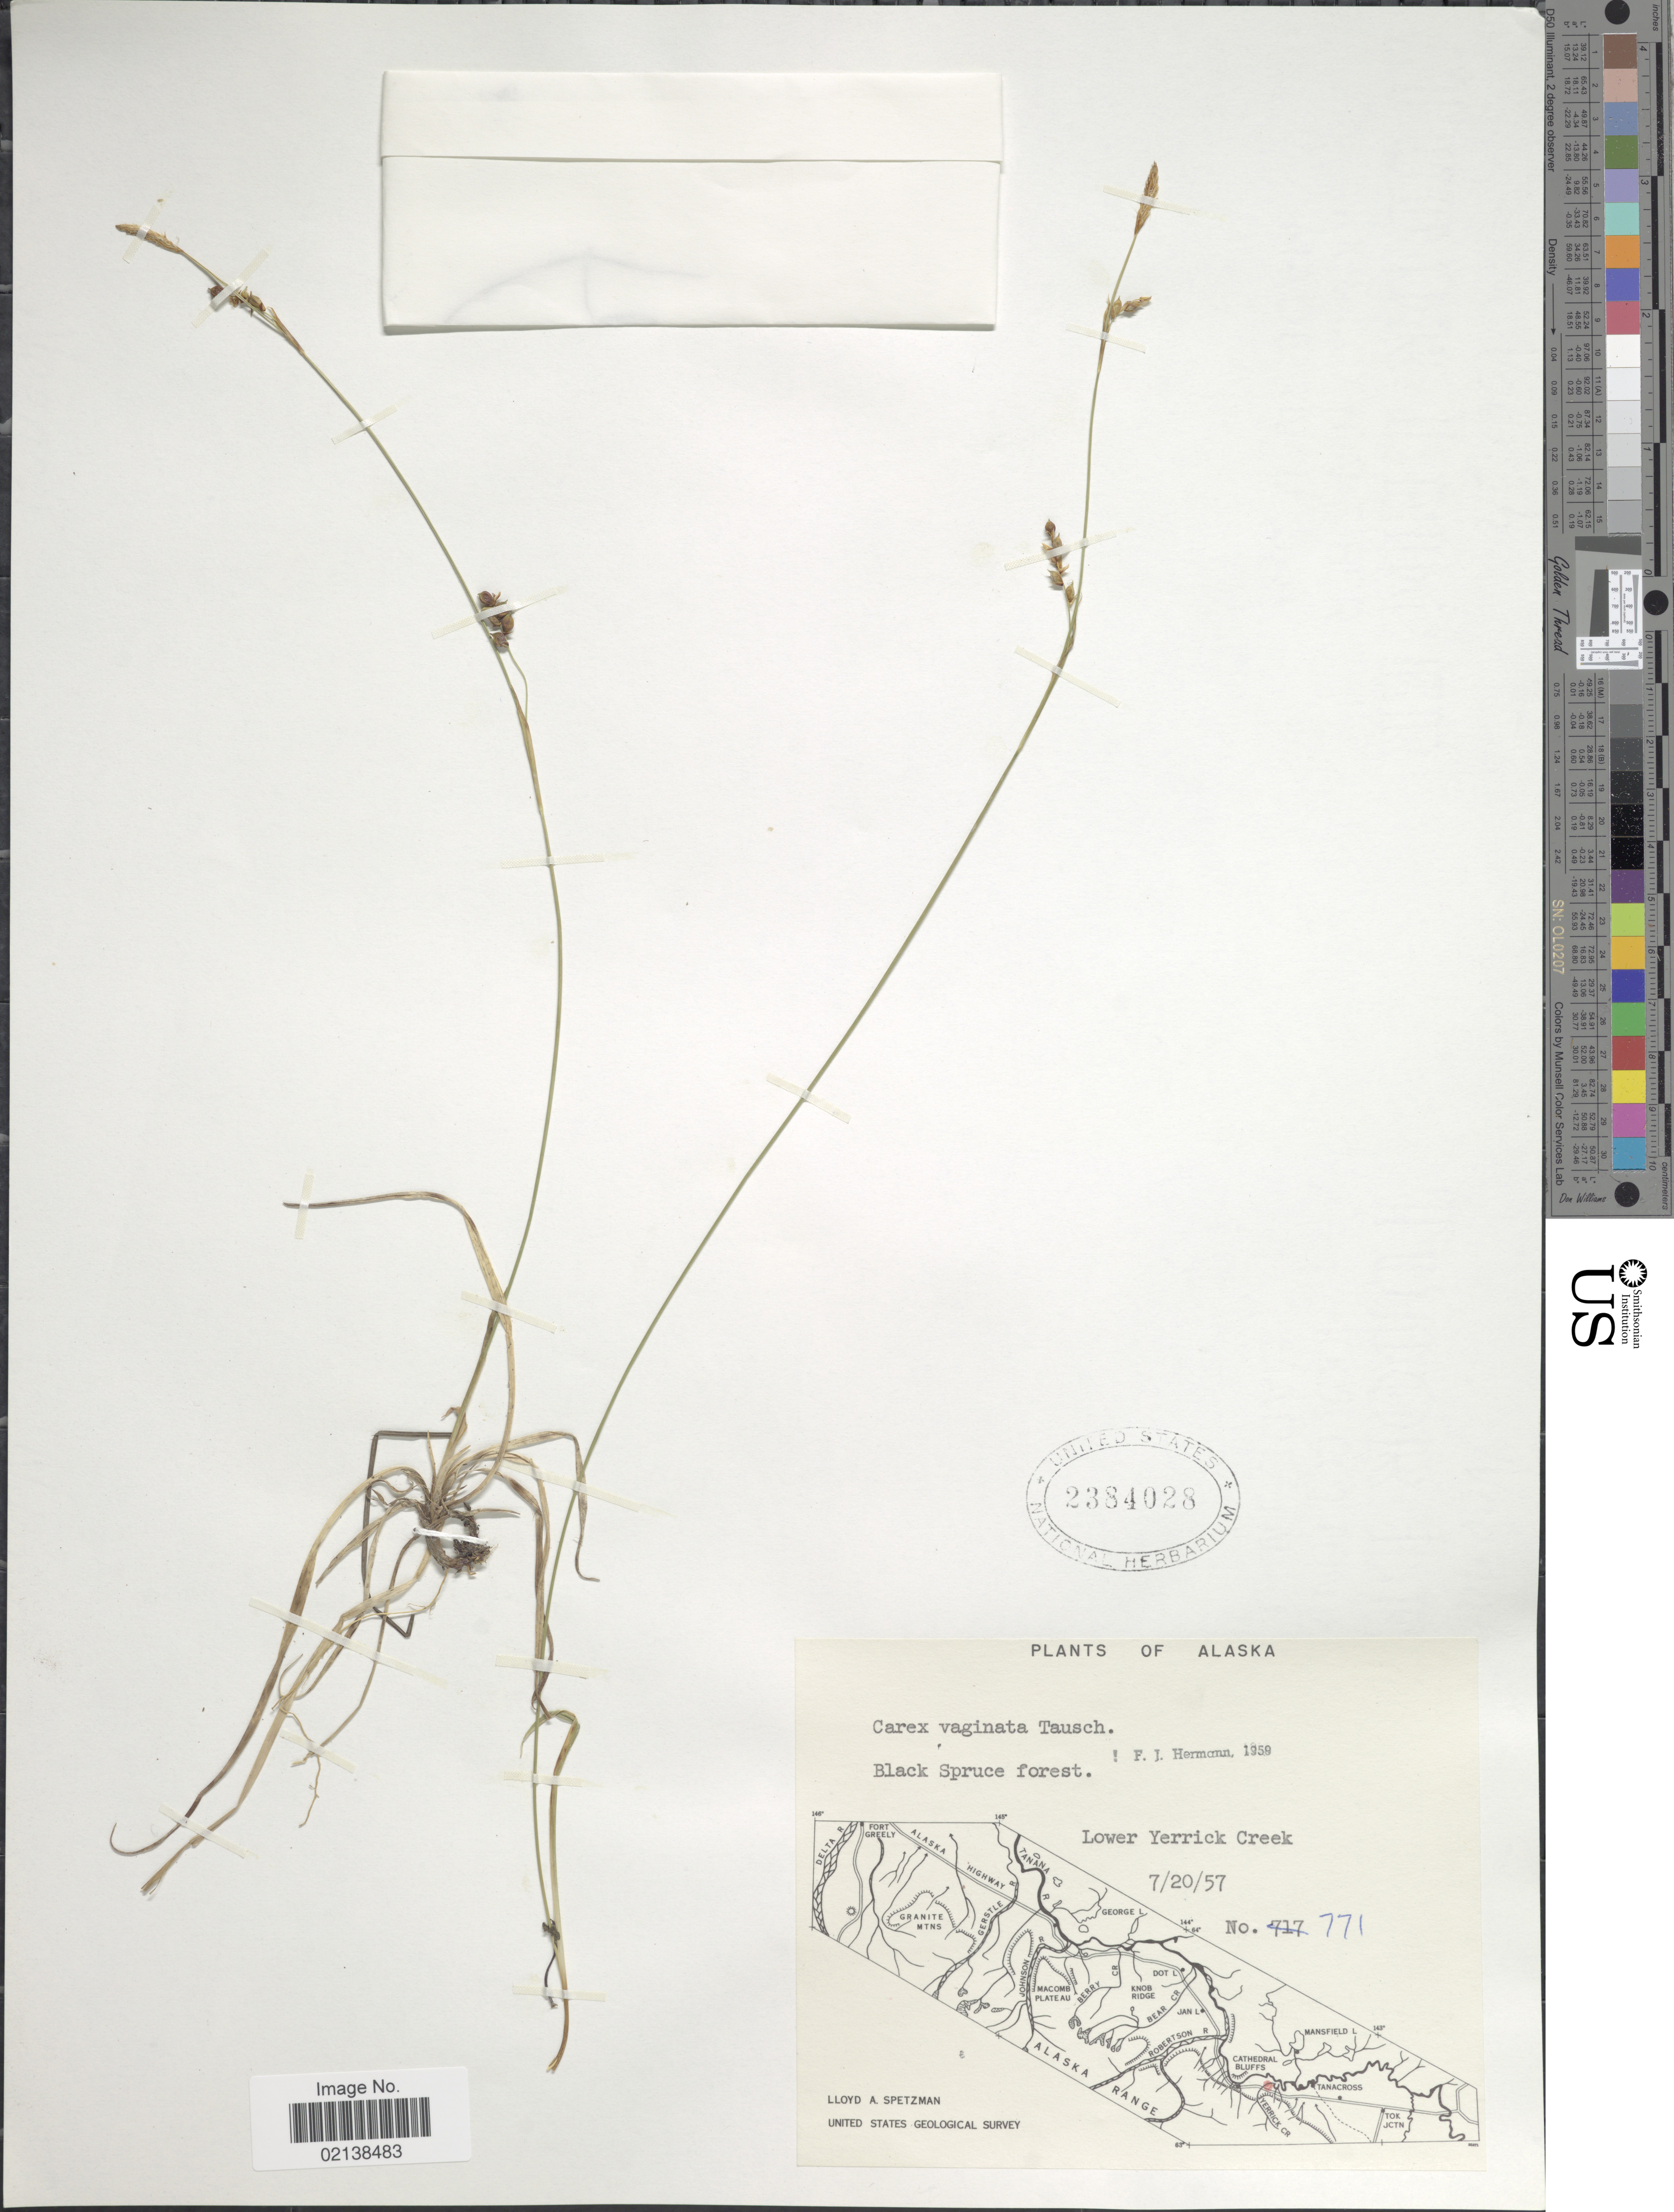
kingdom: Plantae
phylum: Tracheophyta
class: Liliopsida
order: Poales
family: Cyperaceae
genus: Carex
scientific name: Carex vaginata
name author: Tausch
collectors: L. Spetzman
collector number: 771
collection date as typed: Transcribed d/m/y: 20/7/7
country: United States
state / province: Alaska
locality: Black Spruce forest, Lower Yerrick Creek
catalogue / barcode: US 2384028